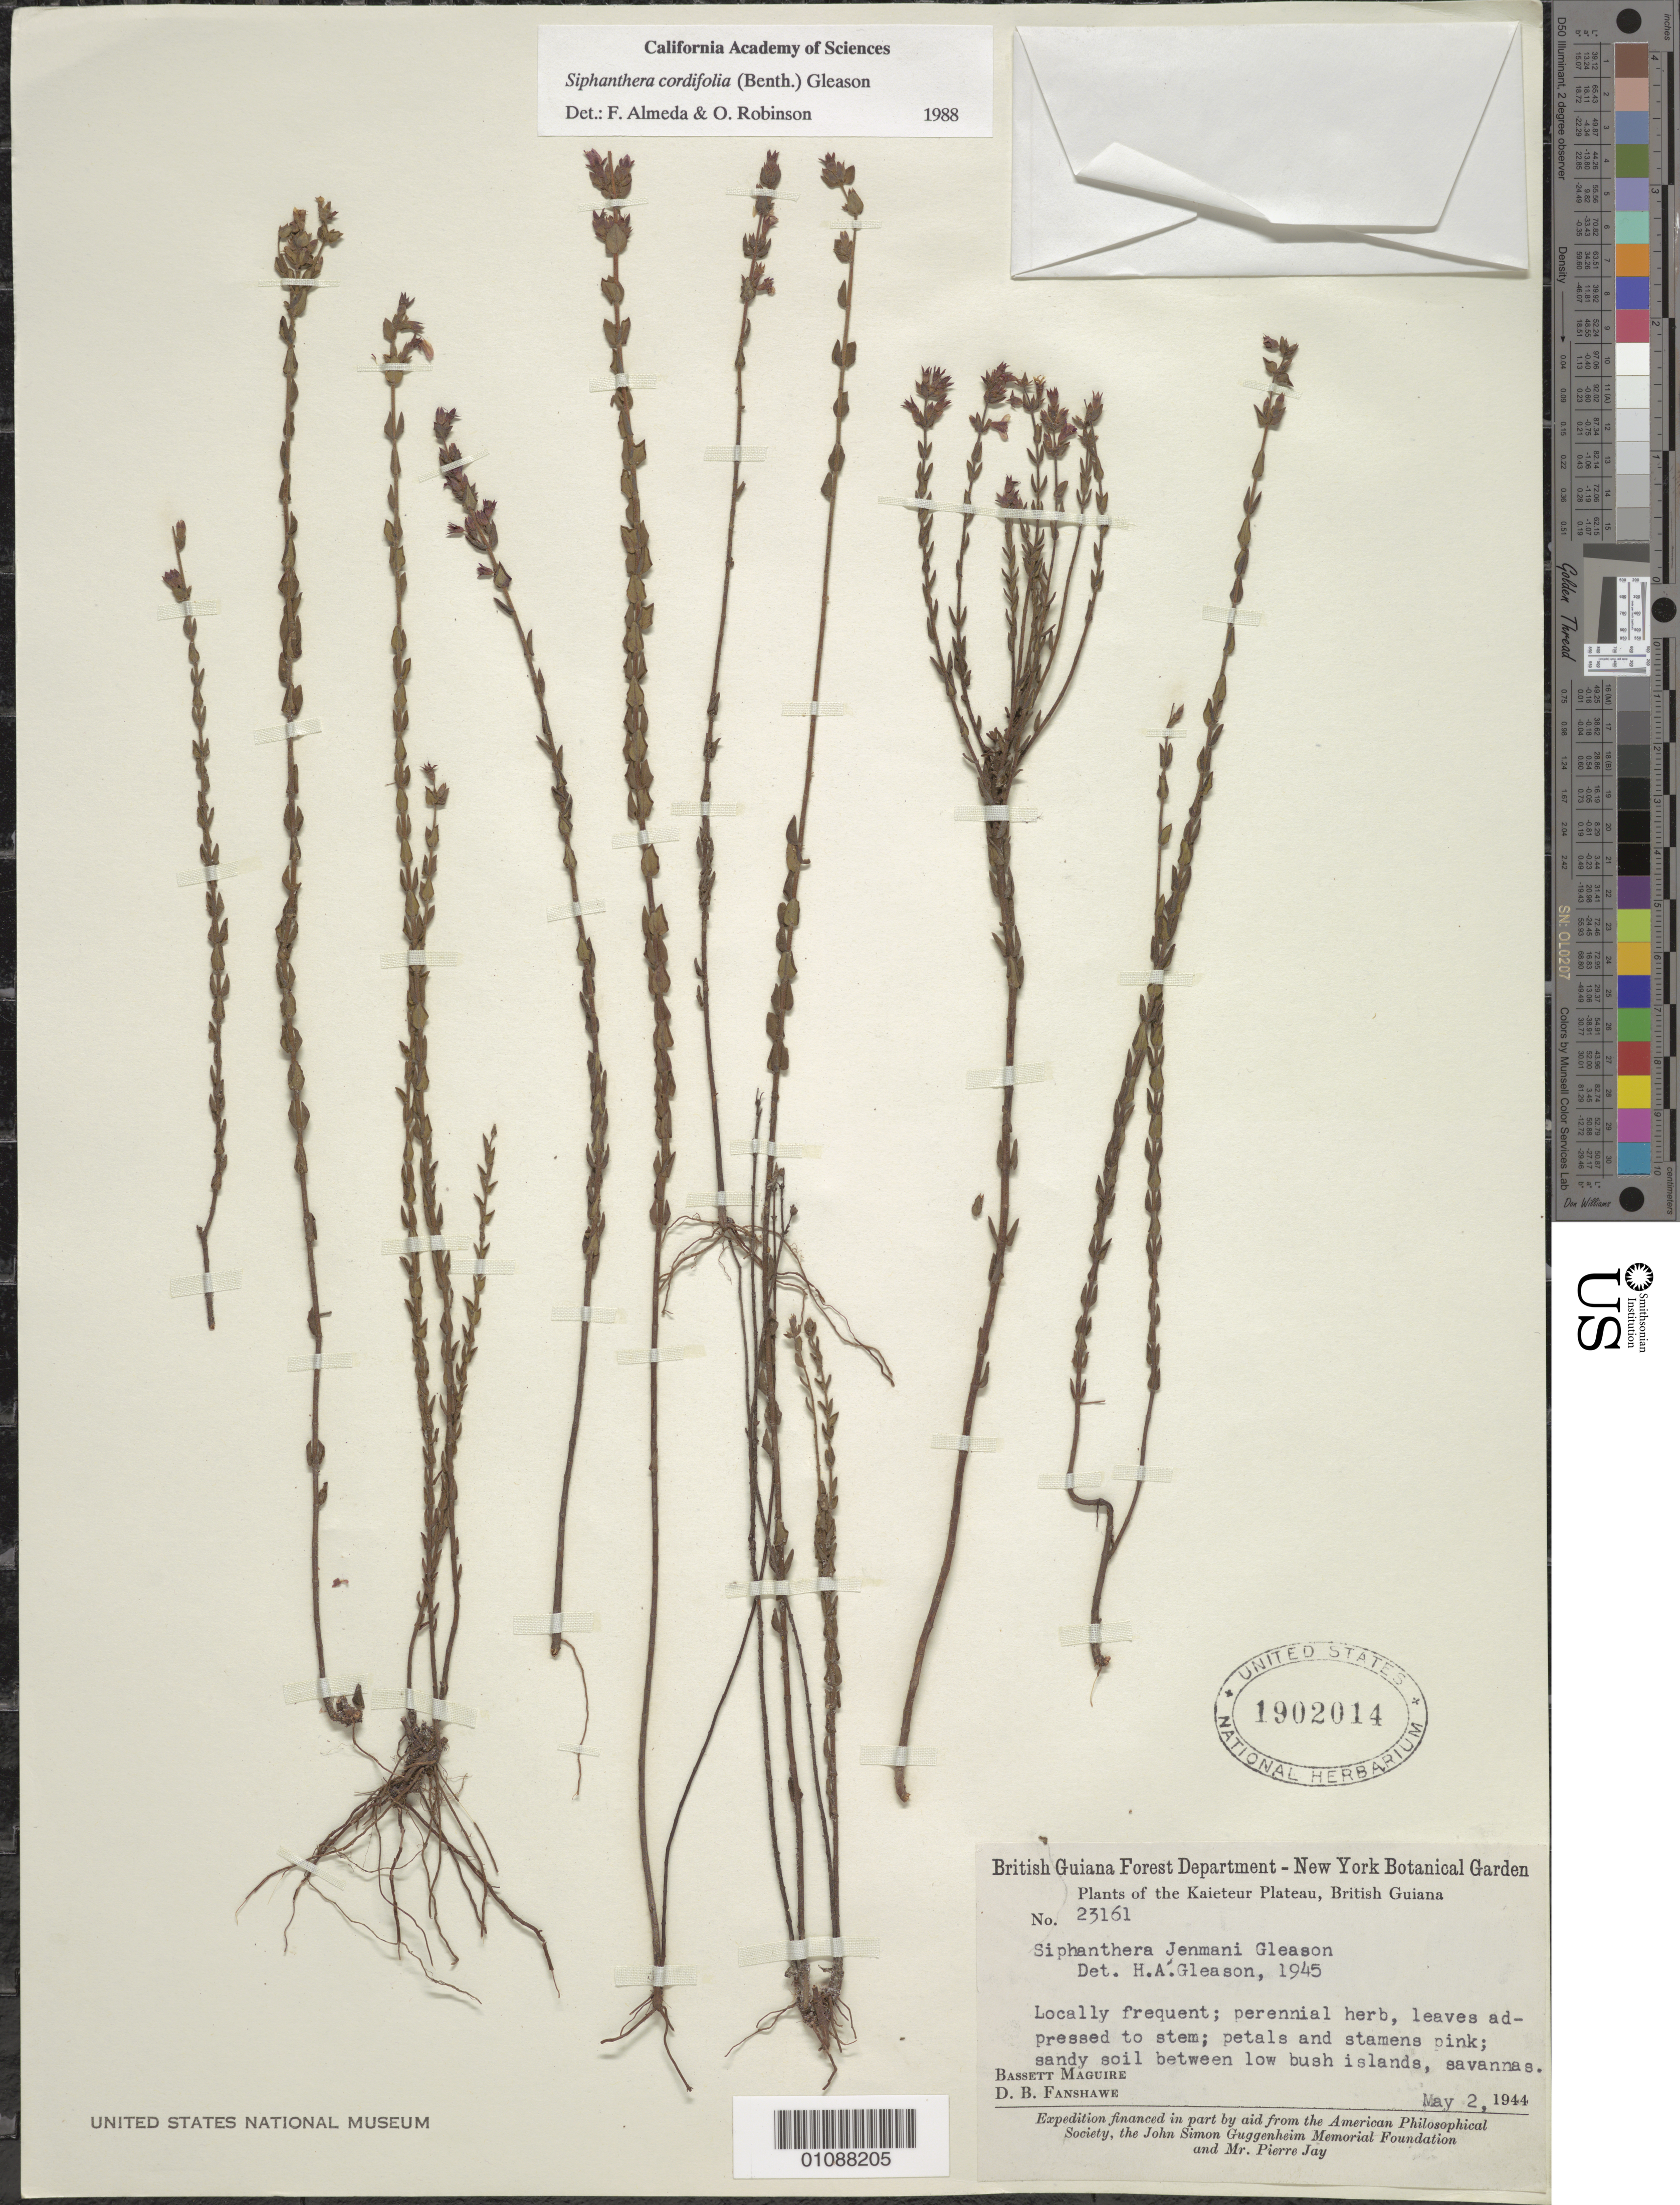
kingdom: Plantae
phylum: Tracheophyta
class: Magnoliopsida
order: Myrtales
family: Melastomataceae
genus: Siphanthera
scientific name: Siphanthera cordifolia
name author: (Benth.) Gleason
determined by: Almeda, F.; Robinson, O. R.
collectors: B. Maguire & D. B. Fanshawe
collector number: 23161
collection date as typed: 2-May-44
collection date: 1944-05-02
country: Guyana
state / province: Potaro-Siparuni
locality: Kaieteur Plateau, Potaro River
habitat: Sandy soil between low bush islands, savannas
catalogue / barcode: US 1902014